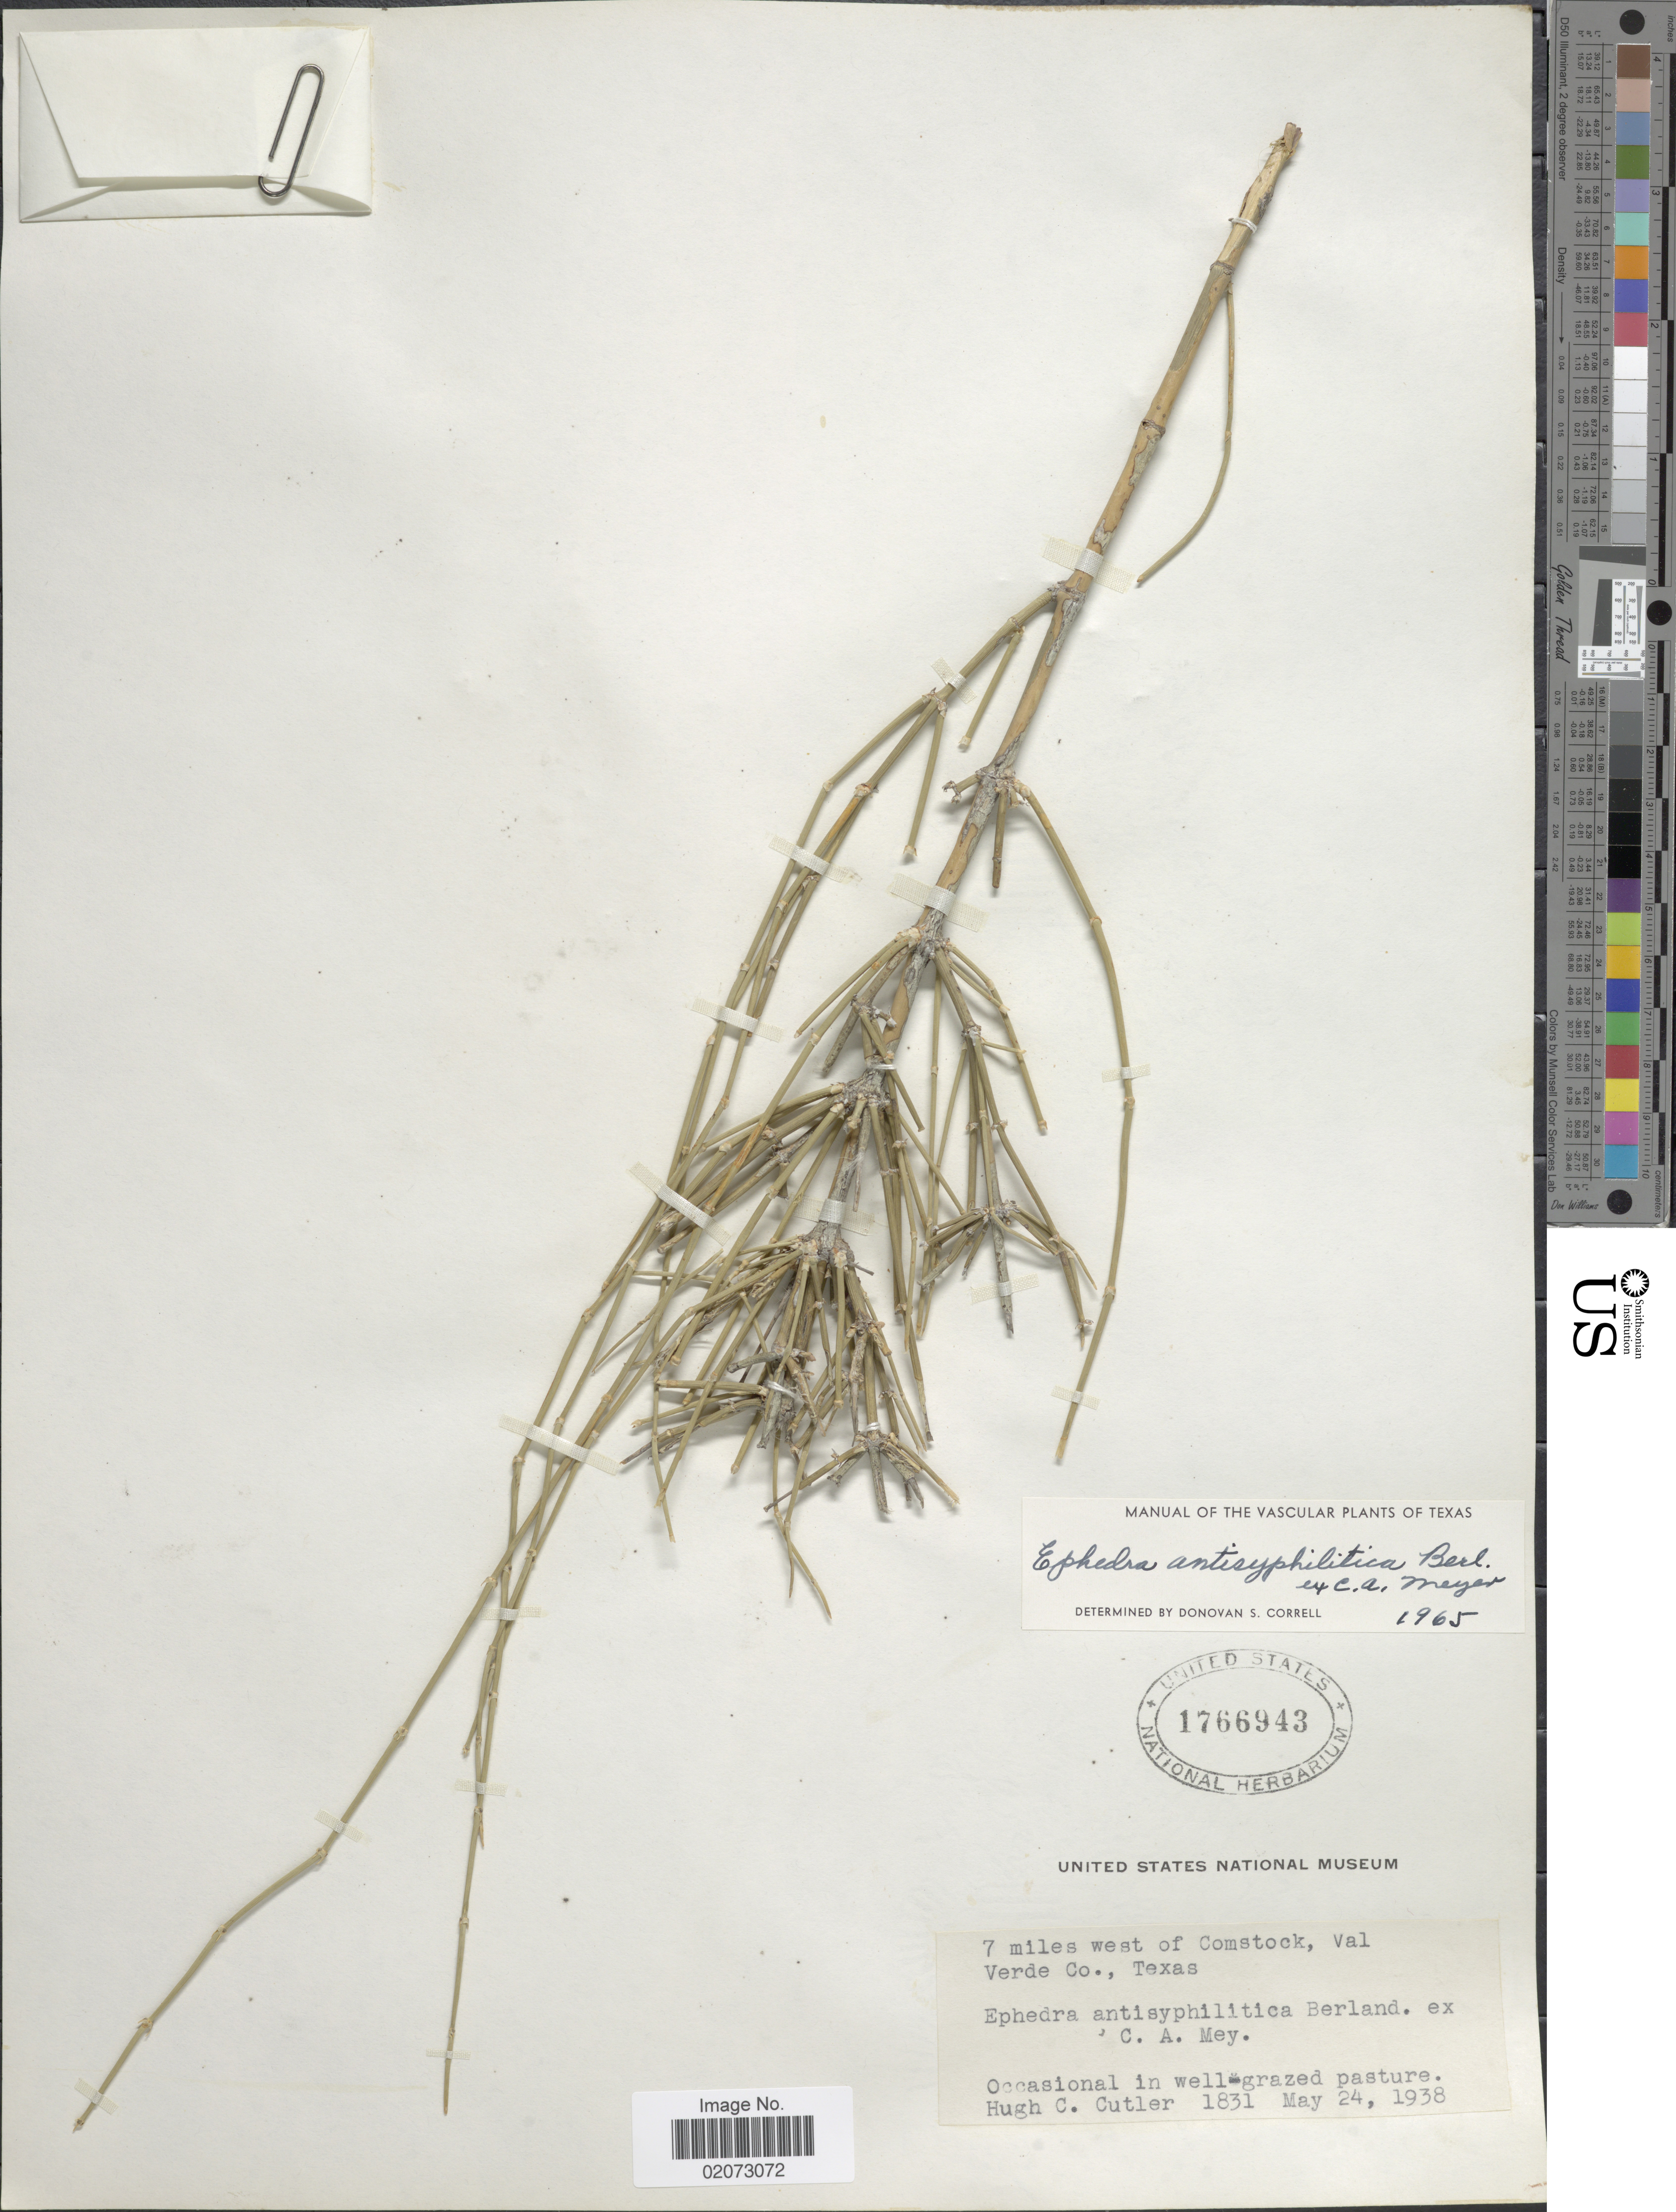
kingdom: Plantae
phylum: Tracheophyta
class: Gnetopsida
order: Ephedrales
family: Ephedraceae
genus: Ephedra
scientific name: Ephedra antisyphilitica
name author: Berland. ex C.A. Mey.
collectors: H. C. Cutler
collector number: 1831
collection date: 1938-05-24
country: United States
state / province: Texas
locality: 7 miles west of Comtock, Val, Verde Co., Texas.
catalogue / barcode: US 1766943